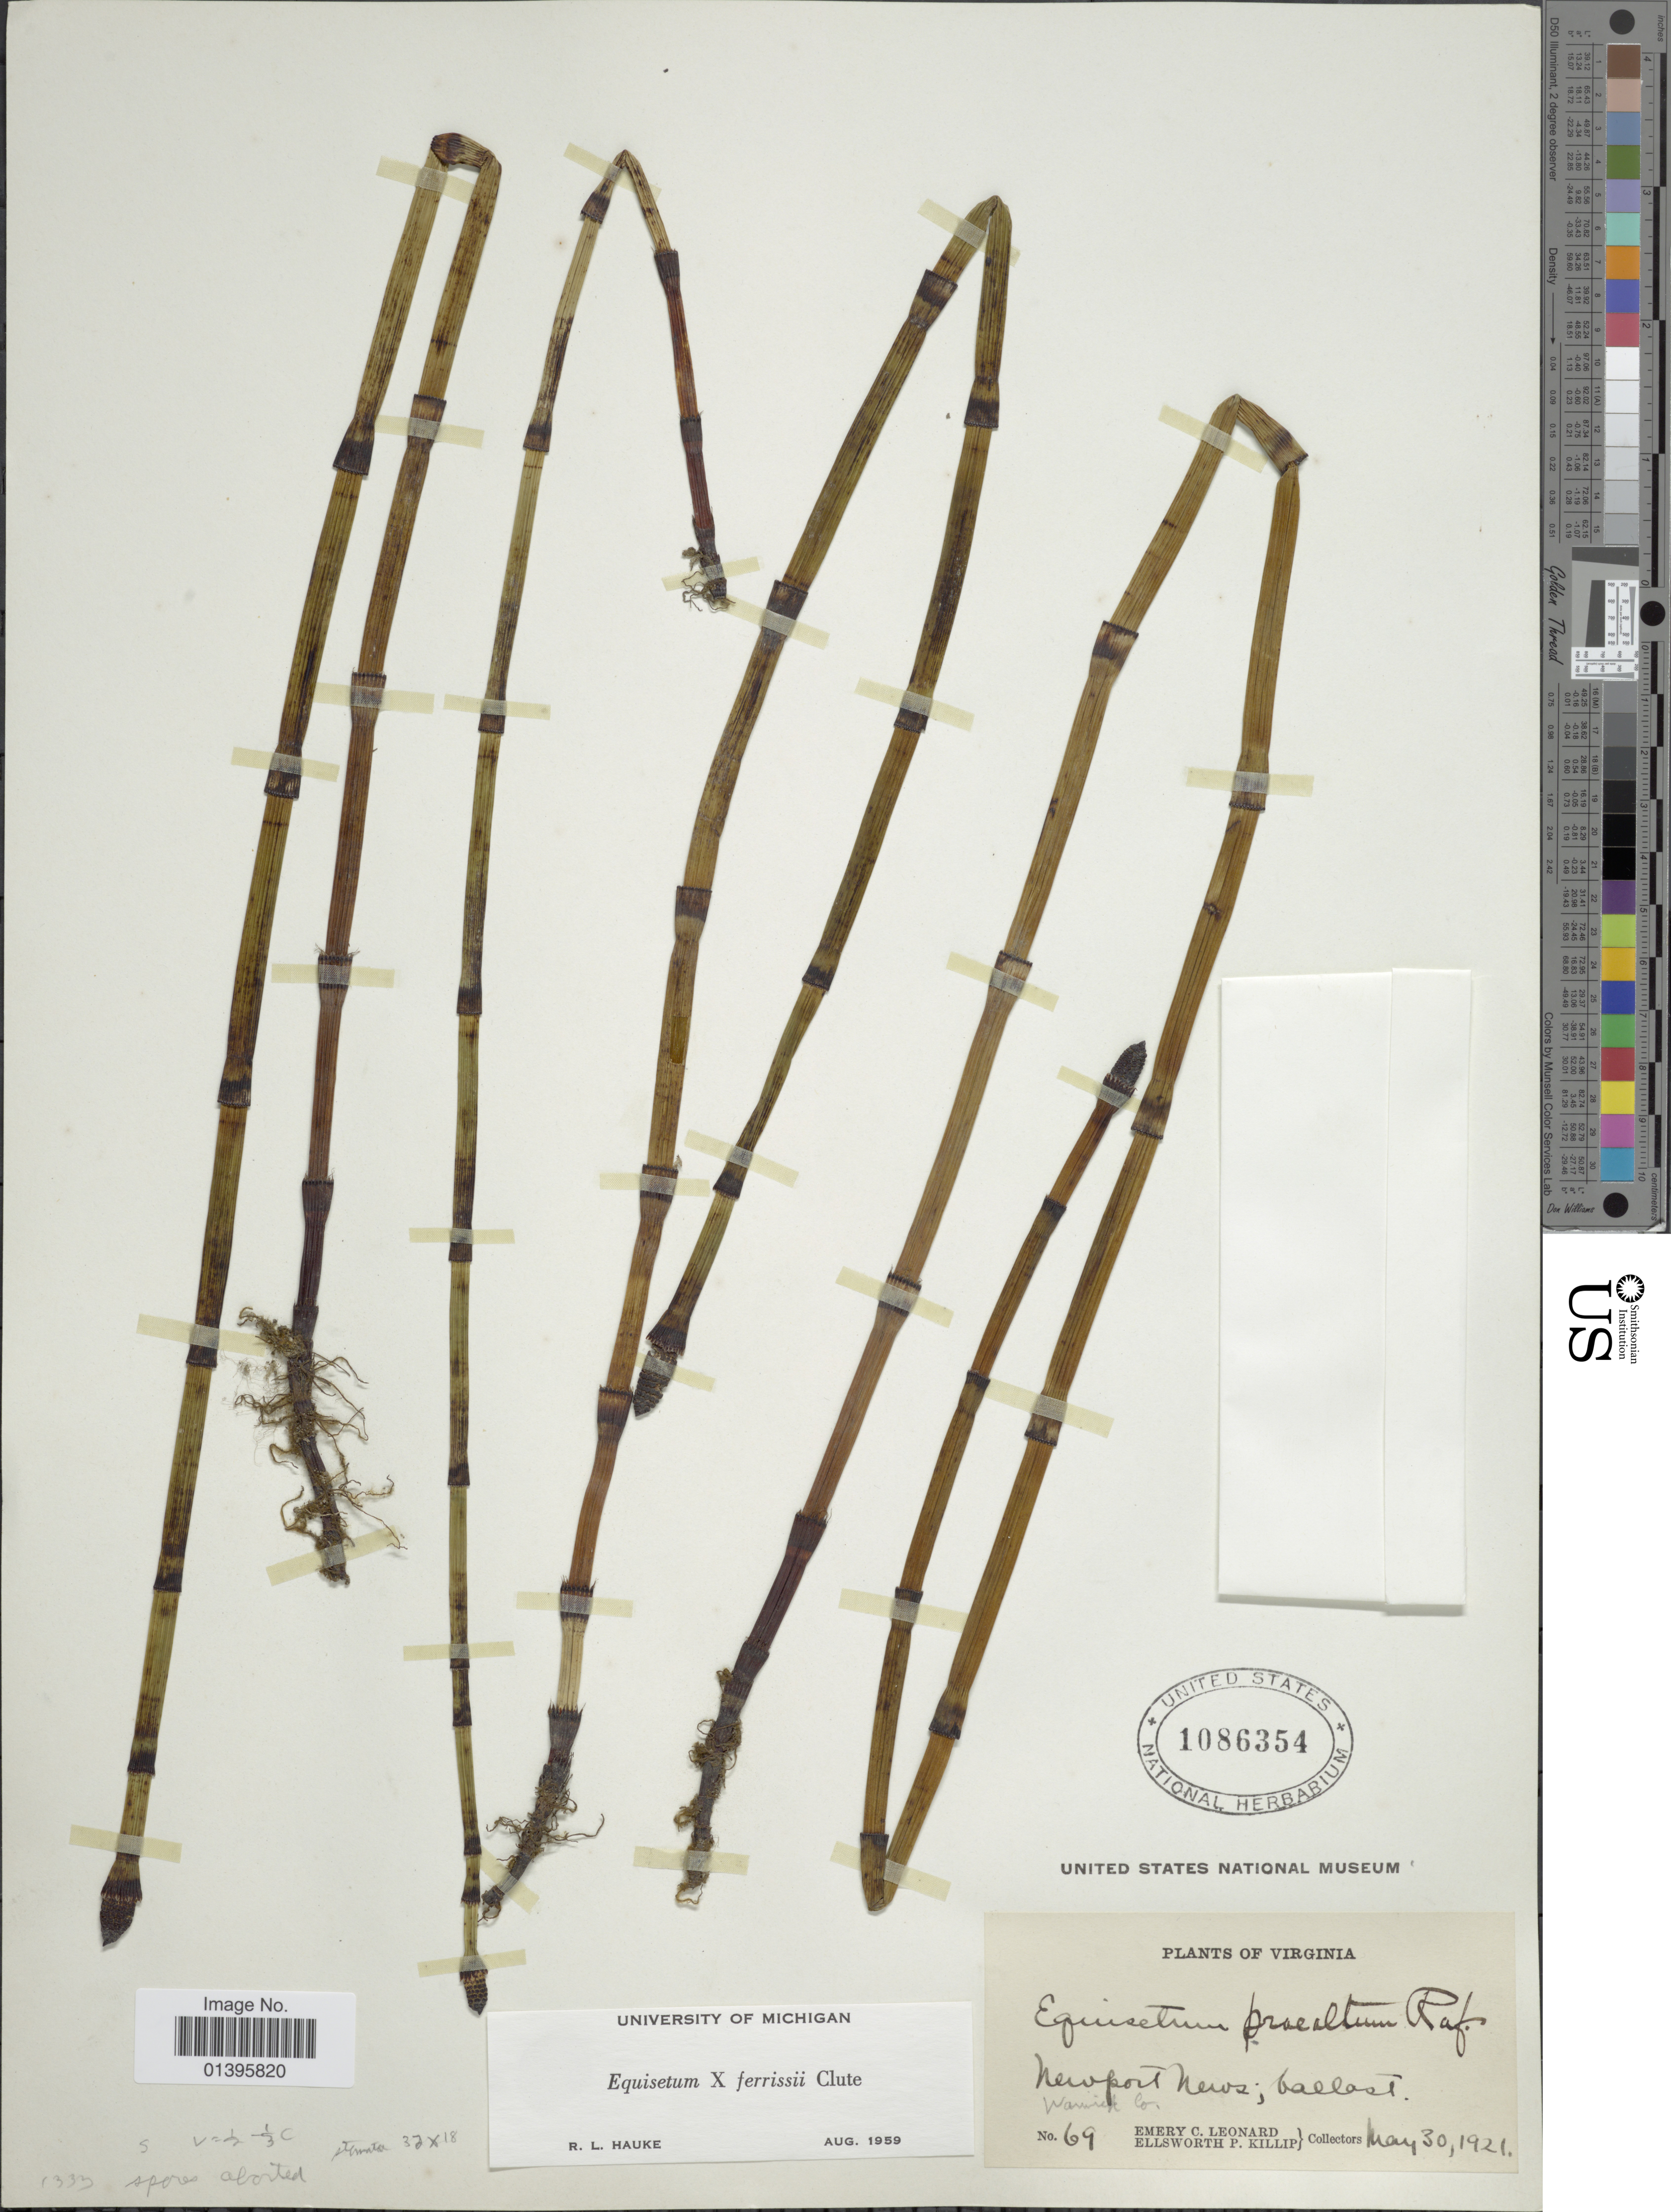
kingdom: Plantae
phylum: Tracheophyta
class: Polypodiopsida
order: Equisetales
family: Equisetaceae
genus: Equisetum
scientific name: Equisetum x ferrissii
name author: Clute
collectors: E. C. Leonard & E. P. Killip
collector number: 69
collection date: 1921-05-30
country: United States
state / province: Virginia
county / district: City of Newport News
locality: Newport News; ballast, Warwick Co.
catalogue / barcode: US 1086354